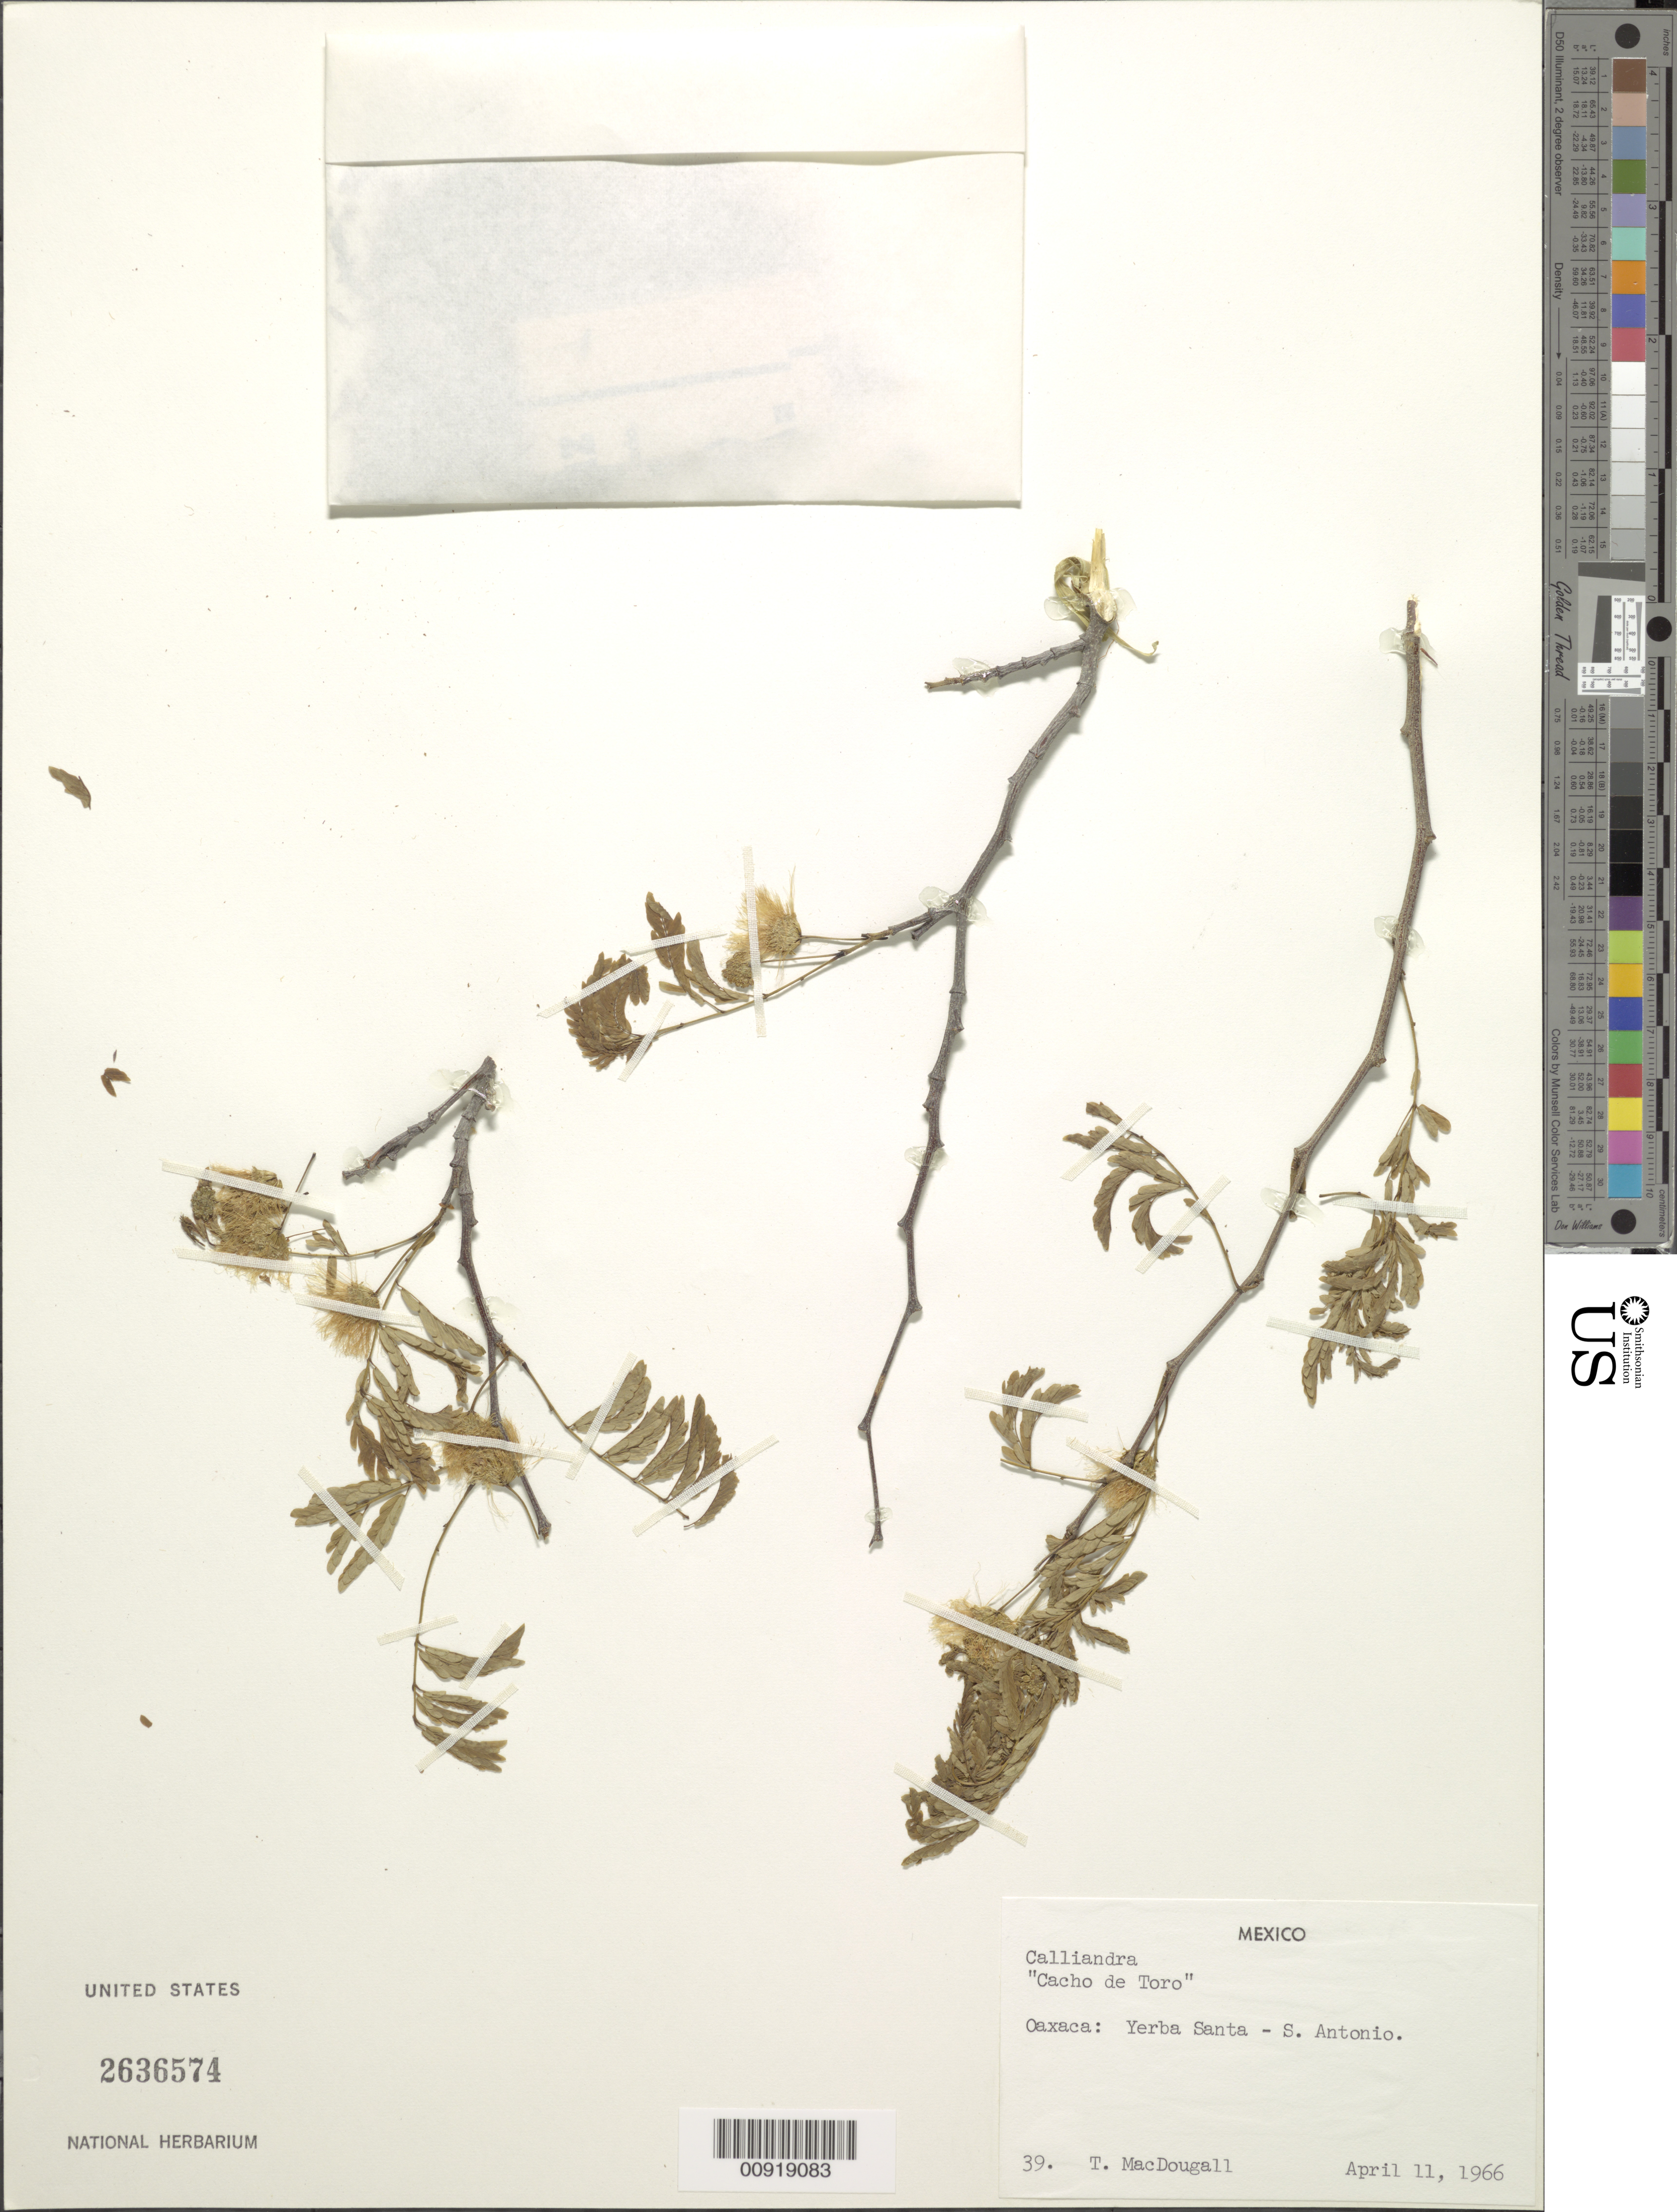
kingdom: Plantae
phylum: Tracheophyta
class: Magnoliopsida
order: Fabales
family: Fabaceae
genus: Calliandra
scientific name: Calliandra sp.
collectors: T. Macdougall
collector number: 39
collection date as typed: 11 Apr 1966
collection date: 1966-04-11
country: Mexico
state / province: Oaxaca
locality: Oaxaca: Yerba Santa - S. Antonio.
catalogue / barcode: US 2636574